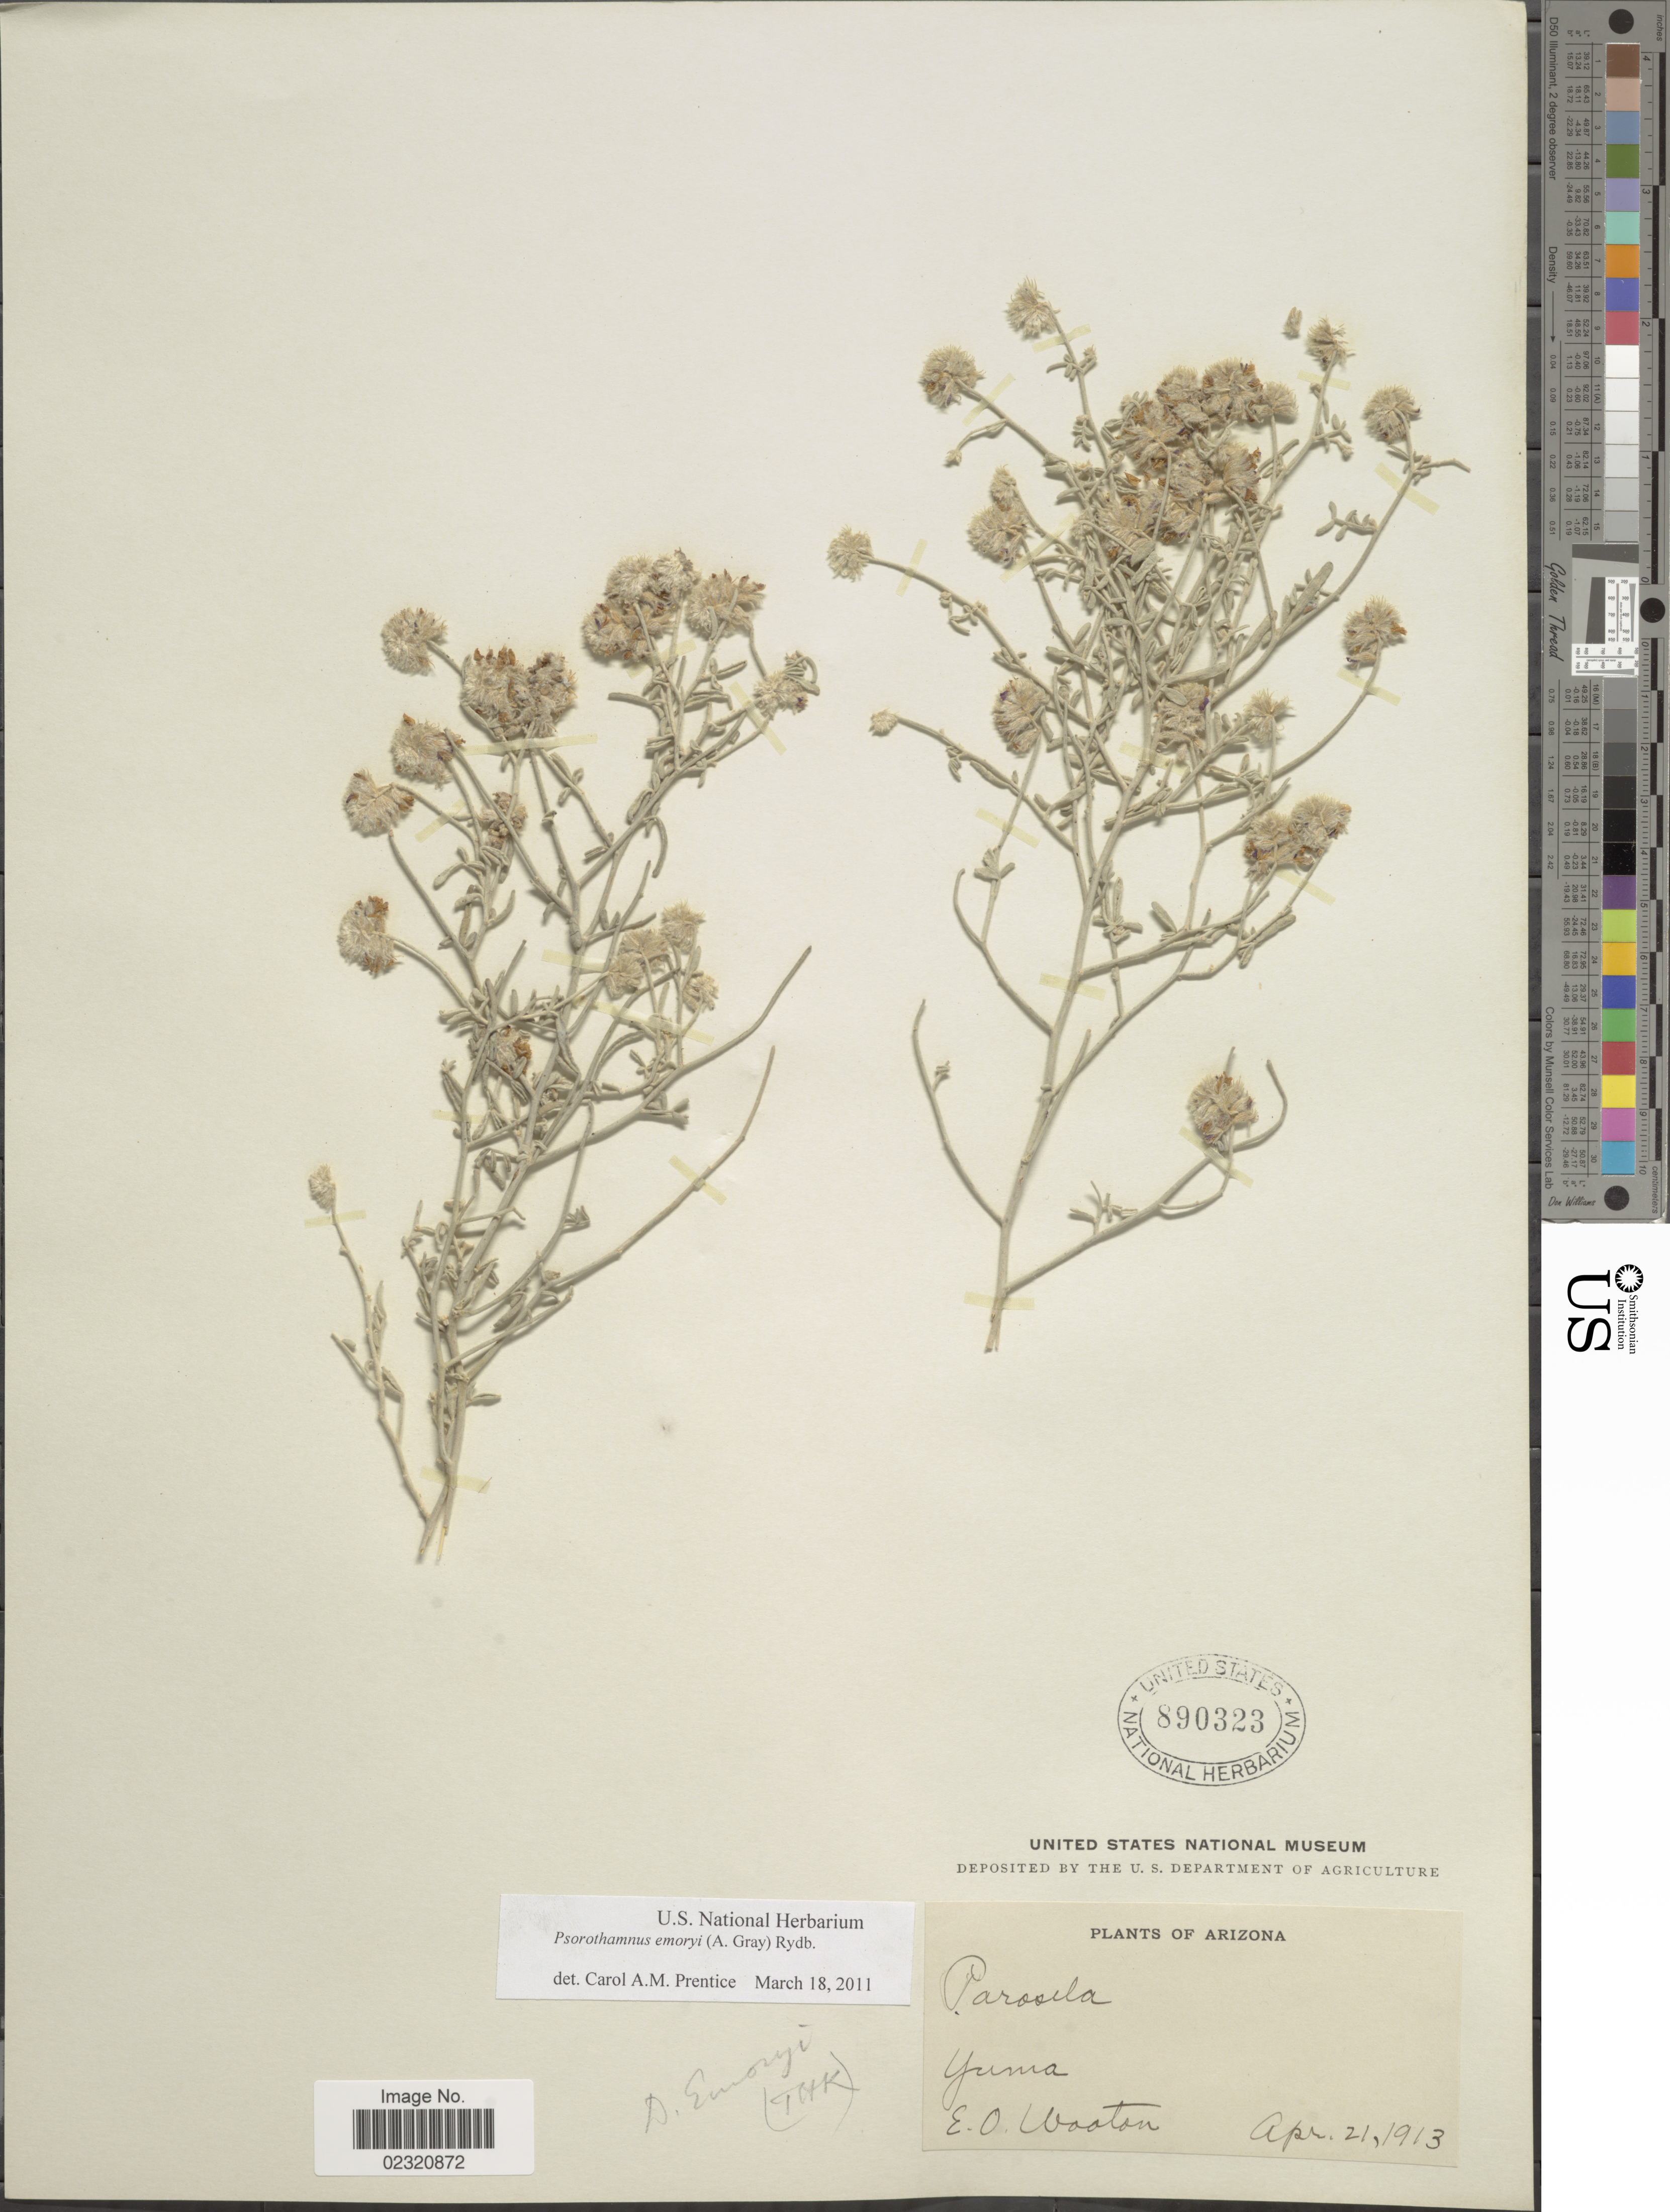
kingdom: Plantae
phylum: Tracheophyta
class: Magnoliopsida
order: Fabales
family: Fabaceae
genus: Psorothamnus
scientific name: Psorothamnus emoryi var. emoryi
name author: (A. Gray) Rydb.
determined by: Strong, M. T., (US), Smithsonian Institution - National Museum of Natural History (UNITED STATES)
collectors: E. O. Wooton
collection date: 1913-04-21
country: United States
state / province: Arizona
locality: Yuma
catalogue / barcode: US 890323